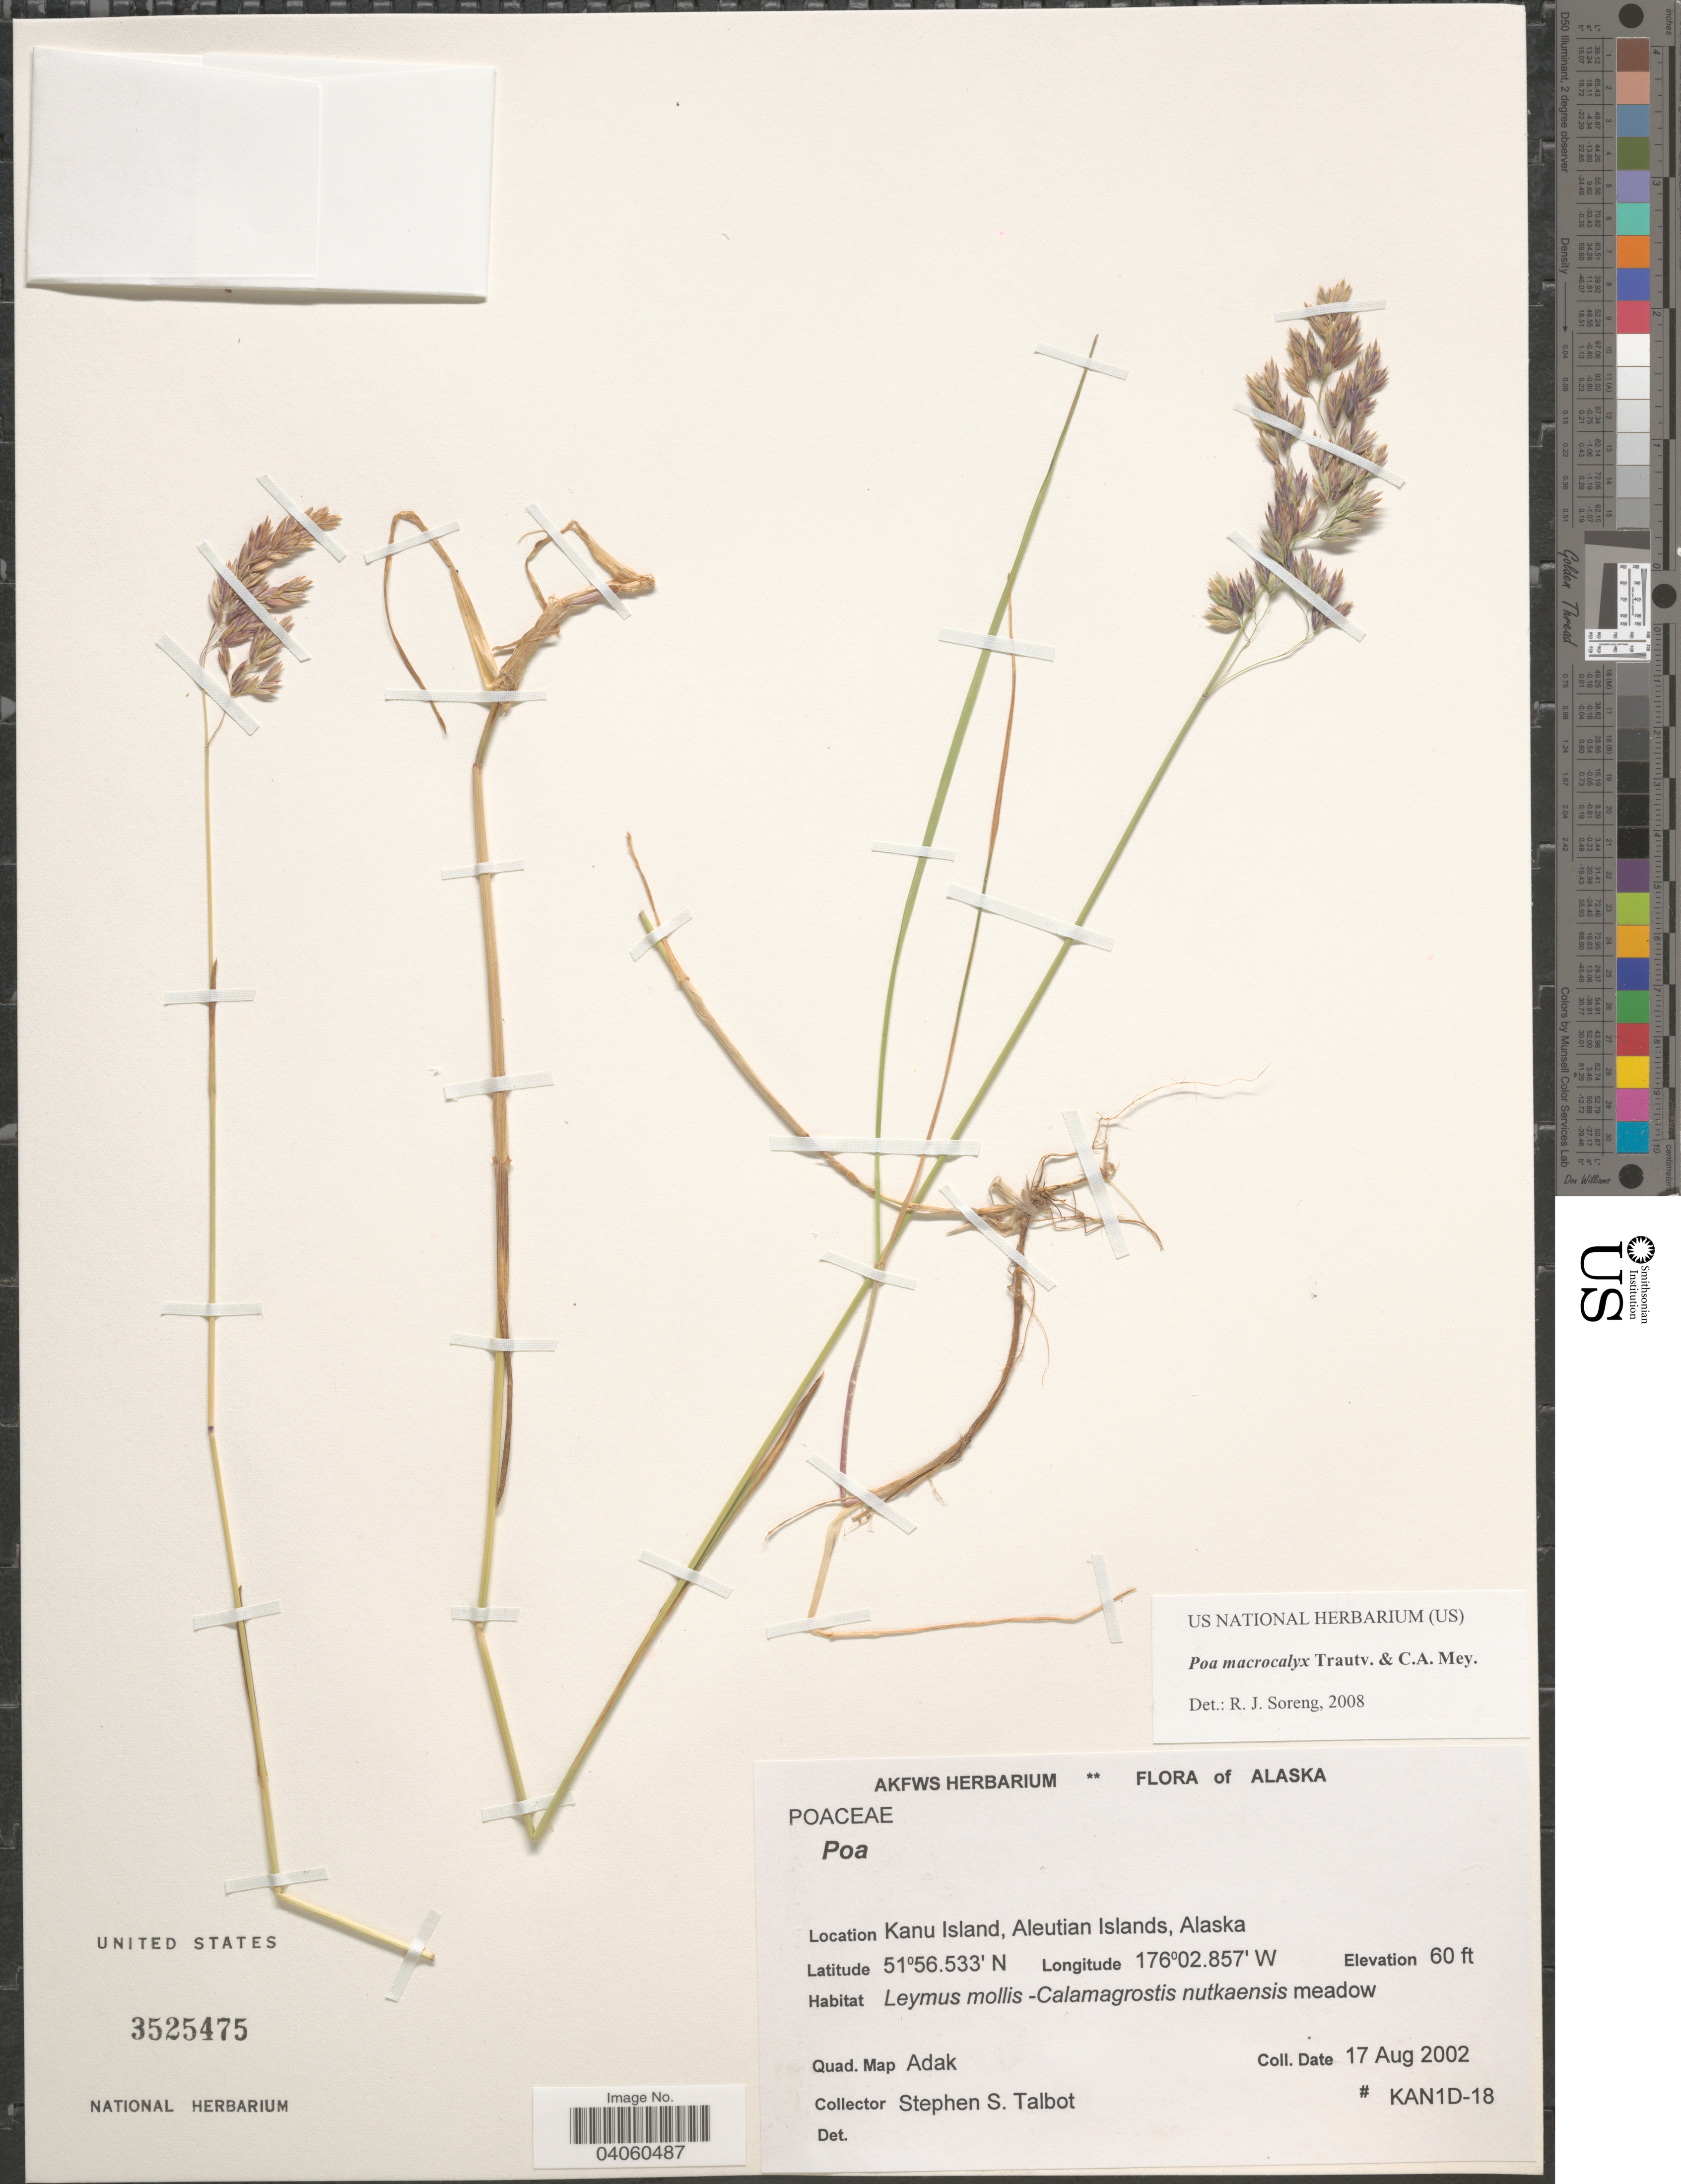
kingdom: Plantae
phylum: Tracheophyta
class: Liliopsida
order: Poales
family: Poaceae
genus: Poa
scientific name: Poa macrocalyx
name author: Trautv. & C.A. Mey.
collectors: S. S. Talbot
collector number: KAN1D-18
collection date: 2002-08-17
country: United States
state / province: Alaska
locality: Kanu Island, Aleutian Islands. Quad. Map Adak.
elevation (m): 18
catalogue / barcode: US 3525475